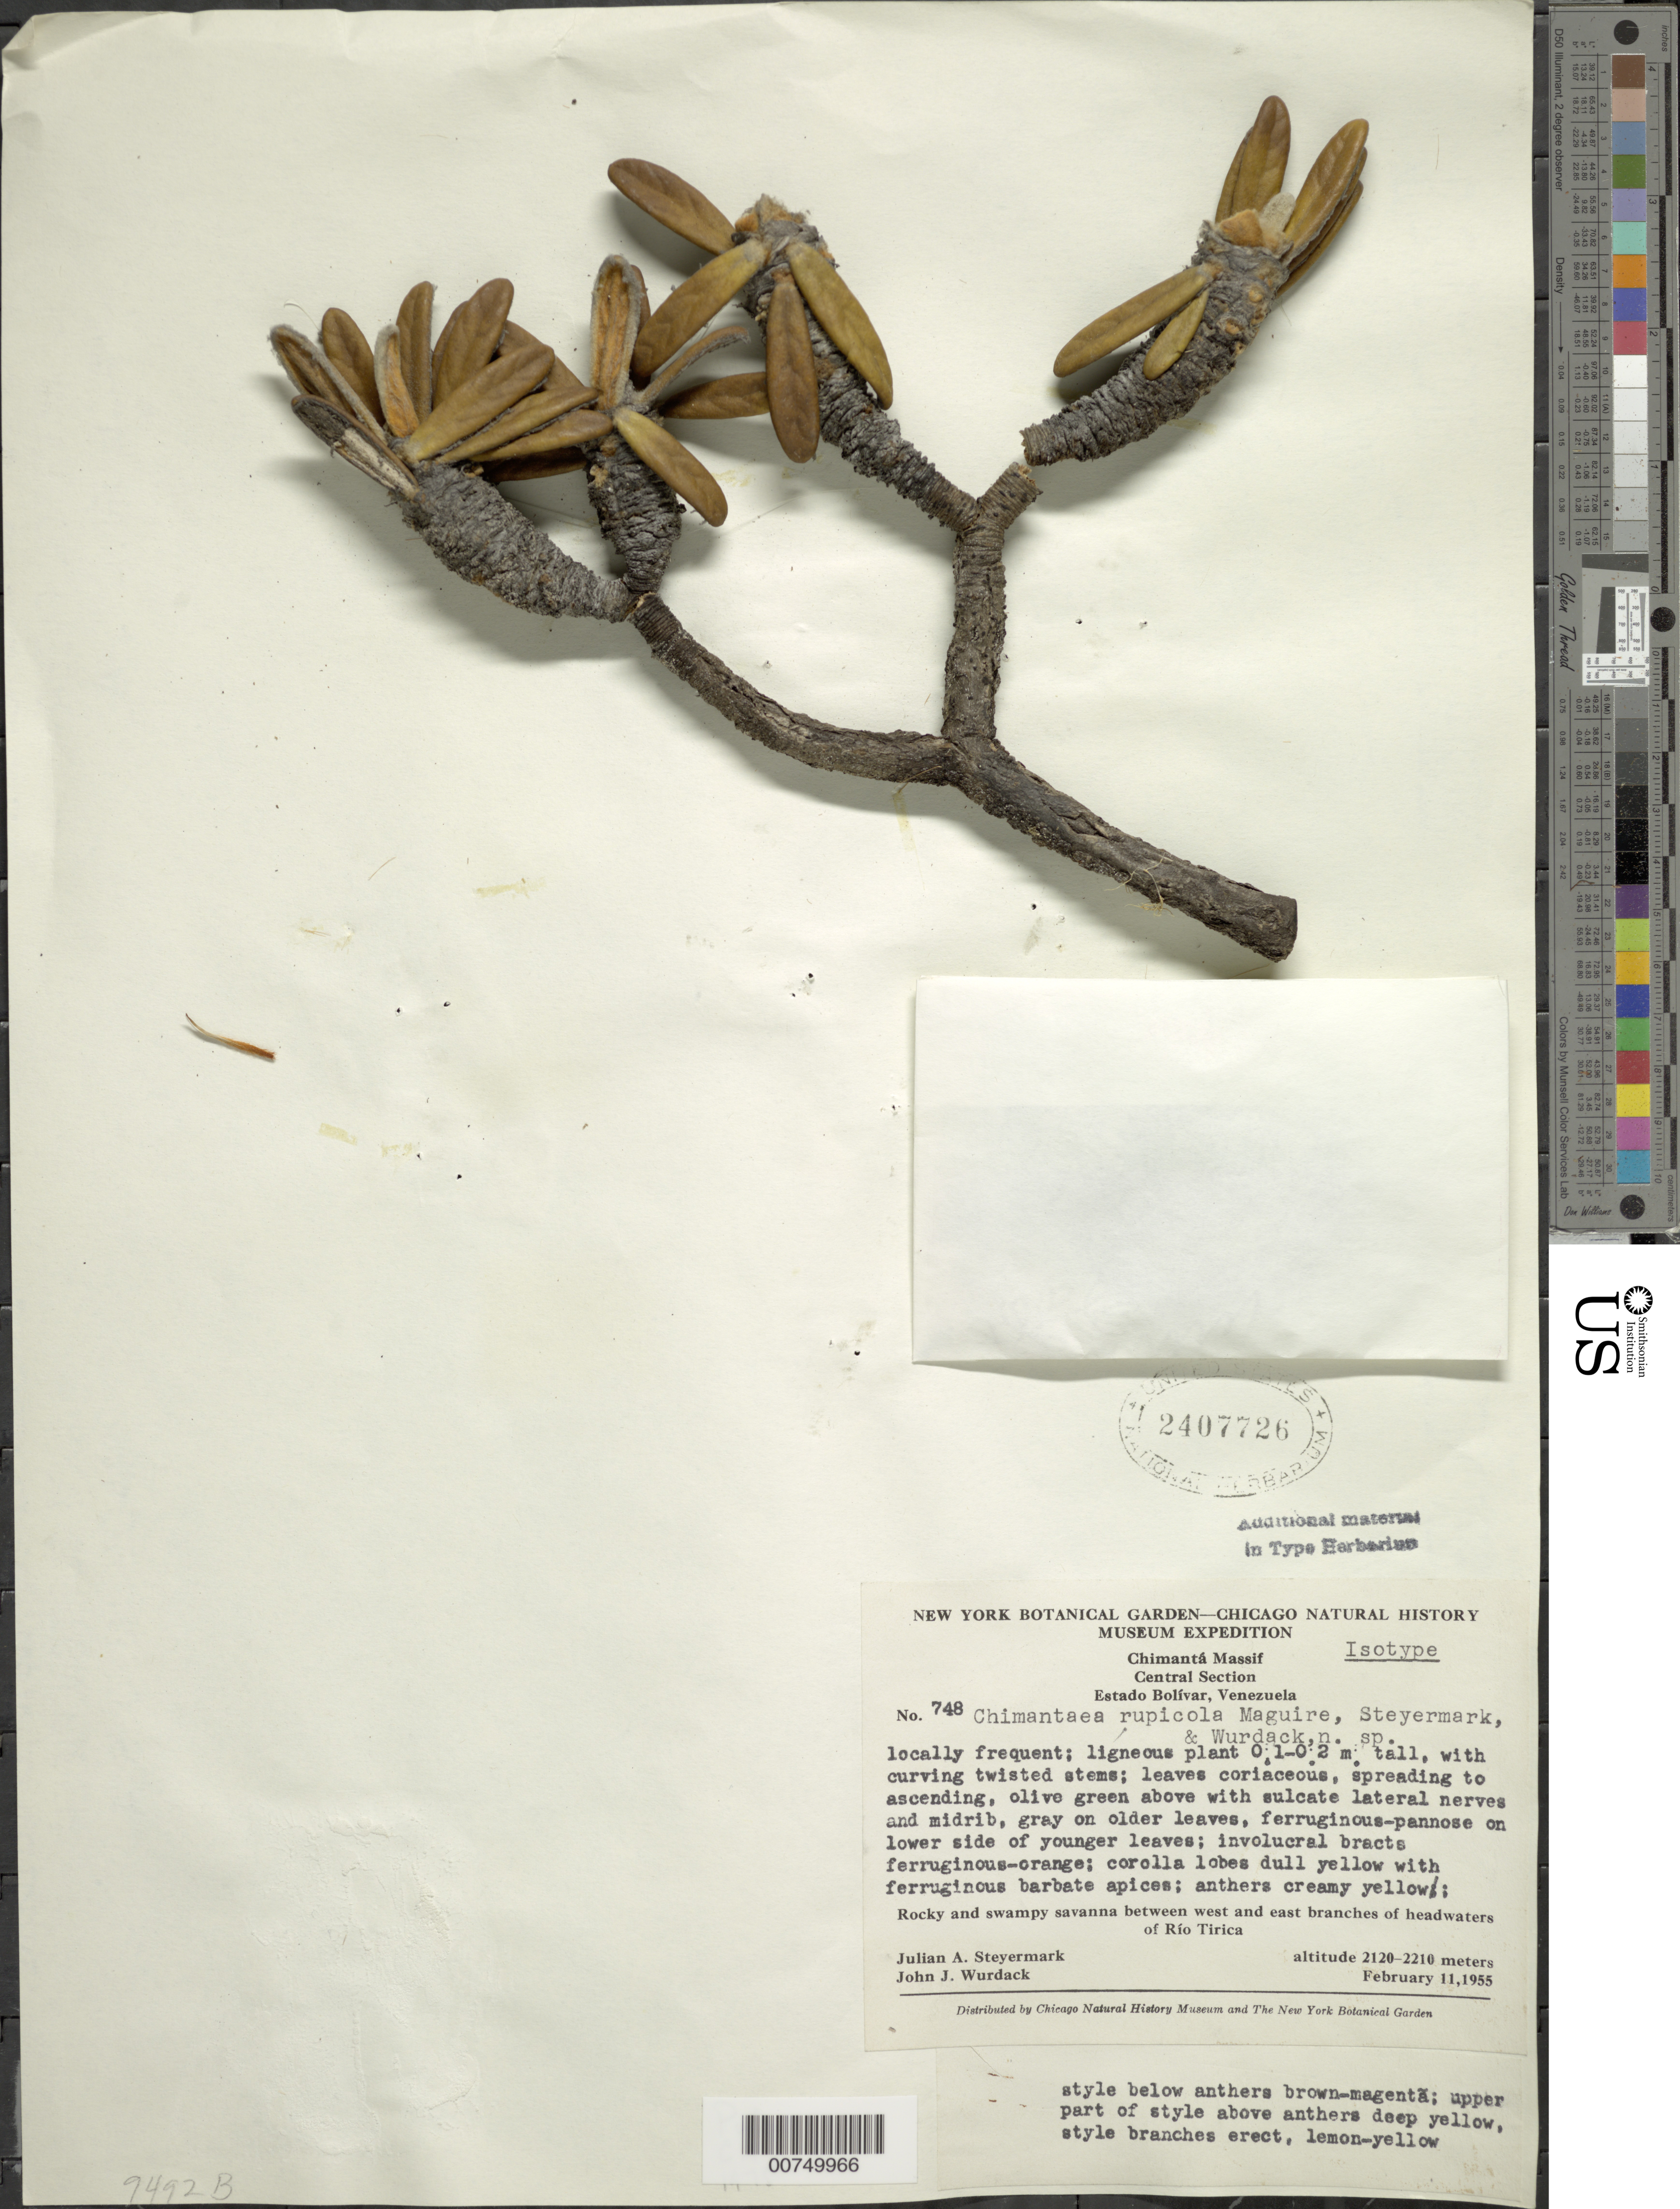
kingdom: Plantae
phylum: Tracheophyta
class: Magnoliopsida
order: Asterales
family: Asteraceae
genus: Chimantaea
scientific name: Chimantaea rupicola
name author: Maguire et al.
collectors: J. Steyermark & J. J. Wurdack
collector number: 55 748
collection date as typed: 11-Feb-55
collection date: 1955-02-11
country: Venezuela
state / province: Bolívar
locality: Chimanta Massif, central section, Rio Tirica, between west and east branches of headwaters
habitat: Rocky, swampy savanna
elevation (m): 2120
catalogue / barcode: US 2407726